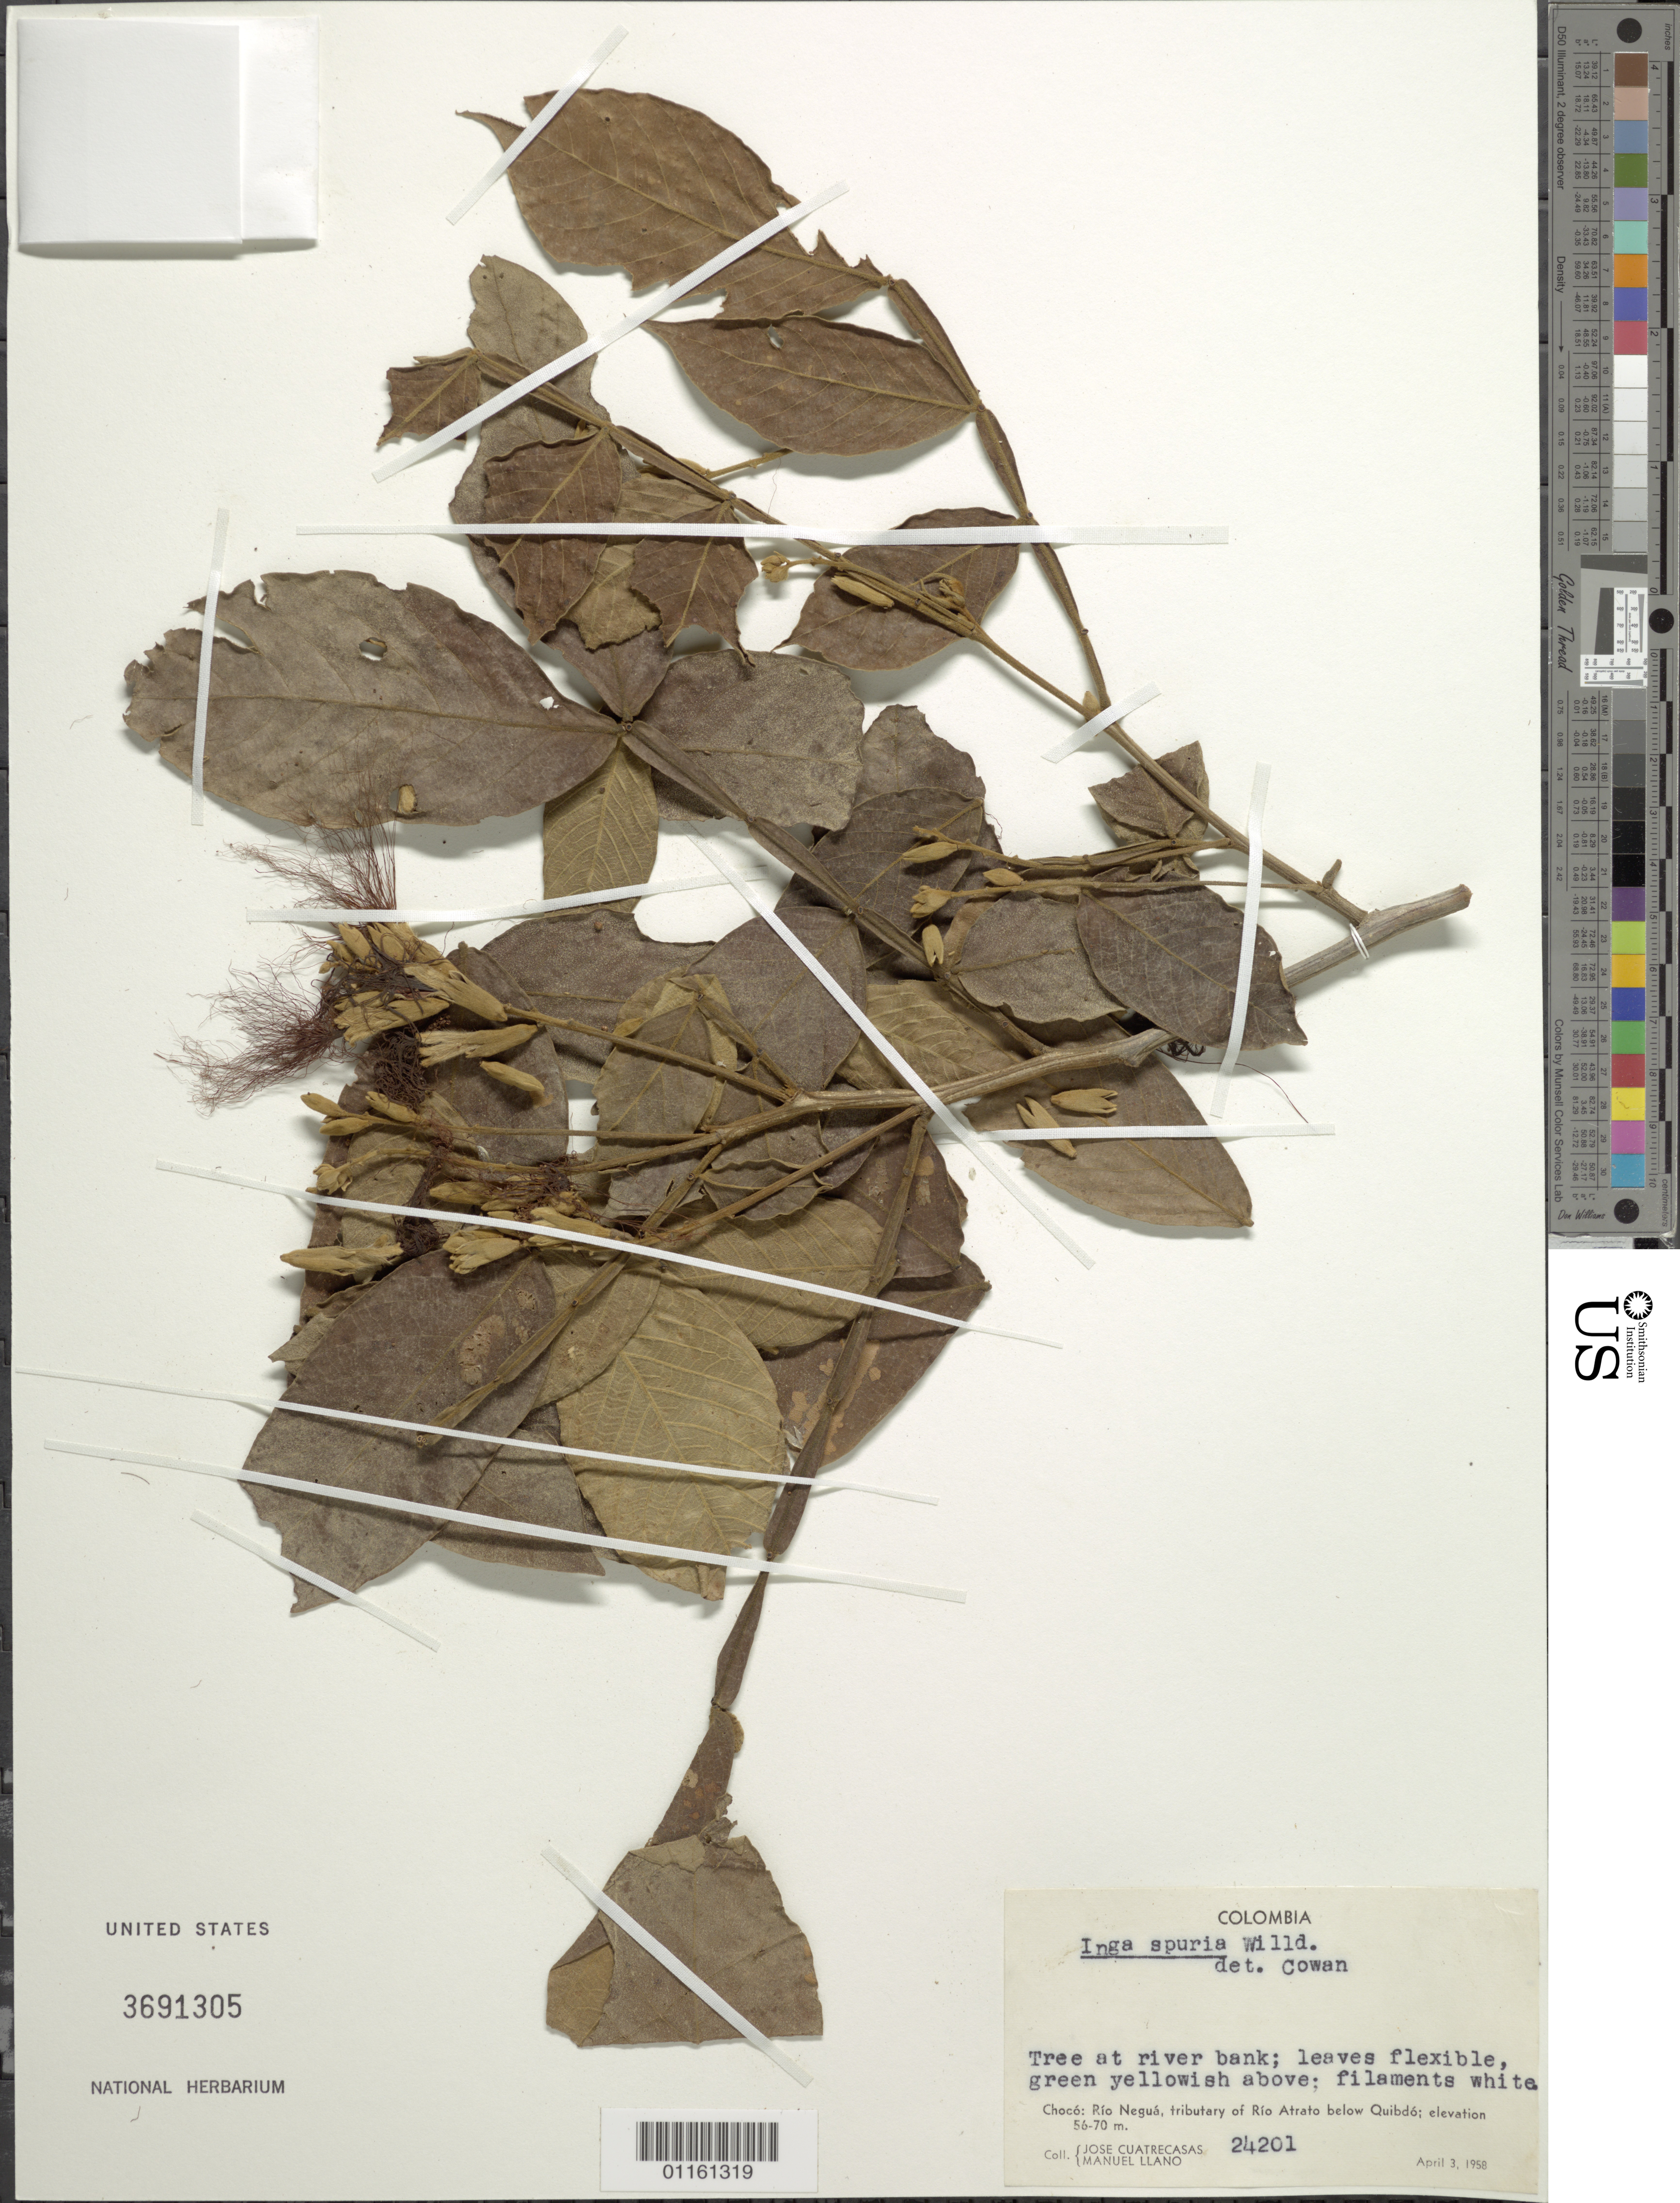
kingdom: Plantae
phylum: Tracheophyta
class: Magnoliopsida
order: Fabales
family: Fabaceae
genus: Inga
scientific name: Inga spuria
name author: Humb. & Bonpl.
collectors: J. Cuatrecasas & M. Llano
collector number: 24201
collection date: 1958-04-03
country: Colombia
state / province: Chocó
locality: Rio Negua, tributary of Rio Atrato below Quibdo.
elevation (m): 56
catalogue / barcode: US 3691305